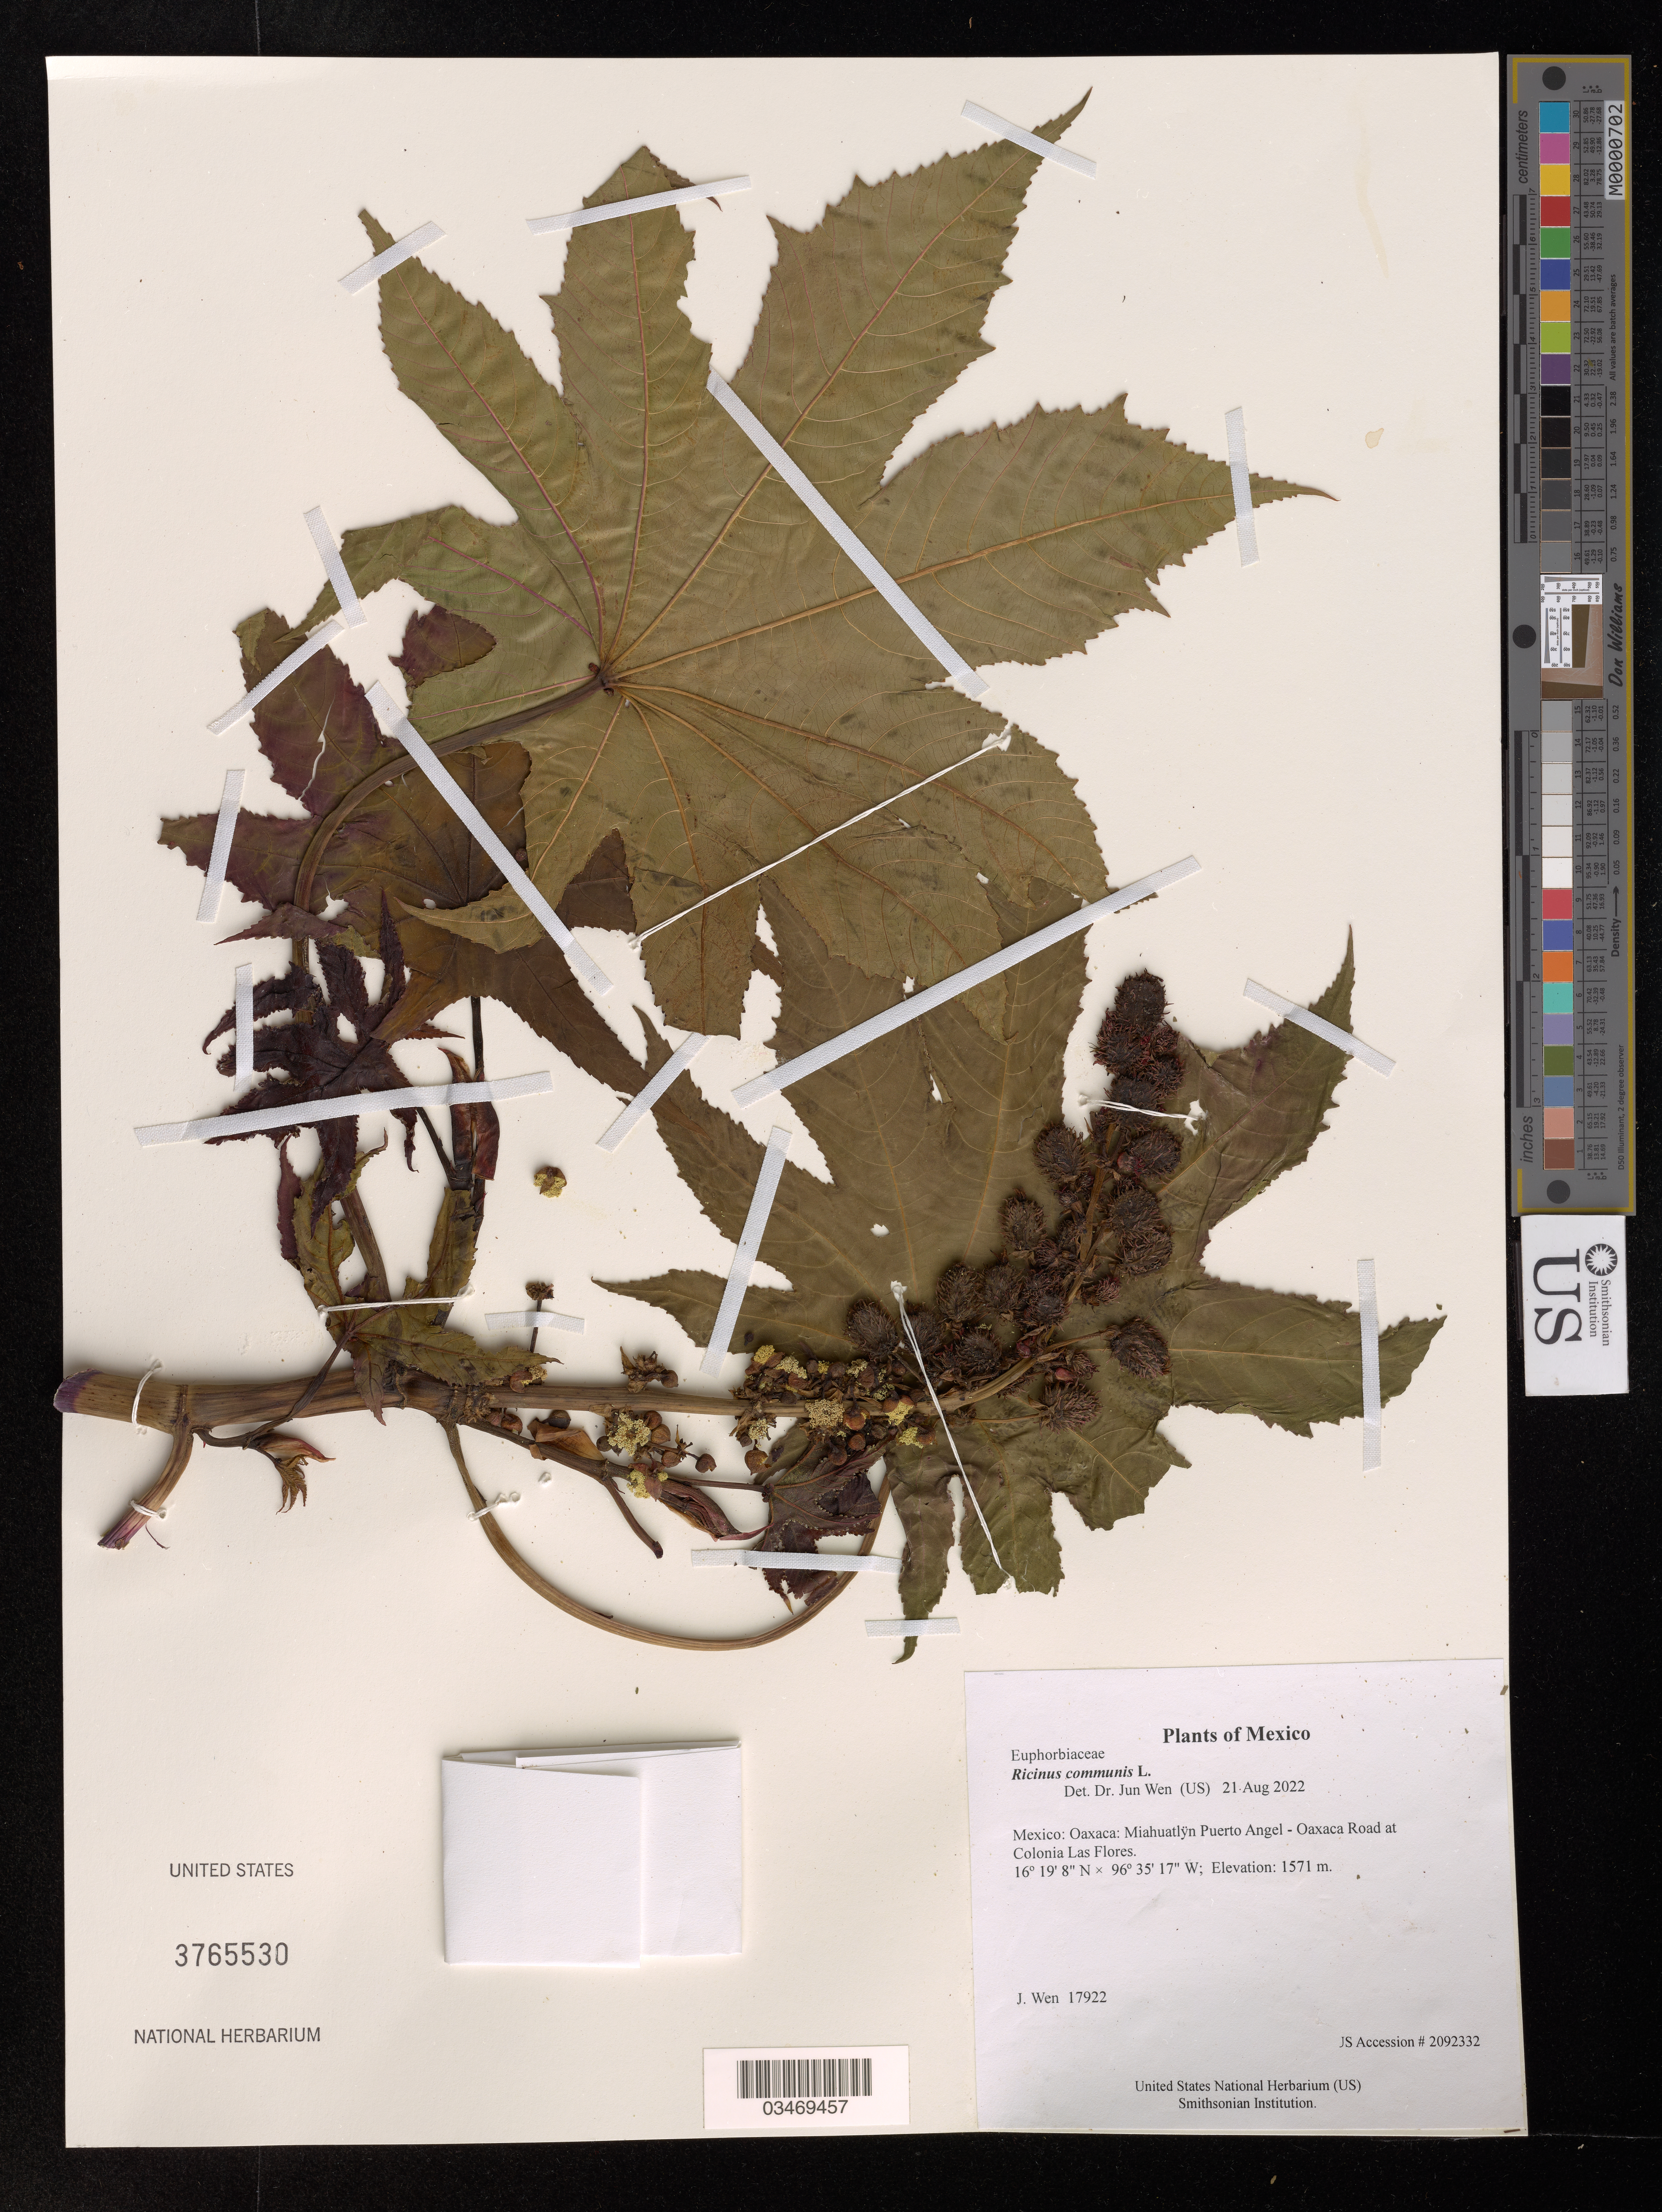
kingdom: Plantae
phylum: Tracheophyta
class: Magnoliopsida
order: Malpighiales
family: Euphorbiaceae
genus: Ricinus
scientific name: Ricinus communis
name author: L.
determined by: Wen, Jun, (BOT), Smithsonian Institution - National Museum of Natural History (UNITED STATES)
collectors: J. Wen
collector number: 17922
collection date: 2022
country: Mexico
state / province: Oaxaca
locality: Miahuatlÿn Puerto Angel - Oaxaca Road at Colonia Las Flores.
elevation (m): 1571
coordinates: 16 19 08 N, 96 35 17 W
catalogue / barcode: US 3765530